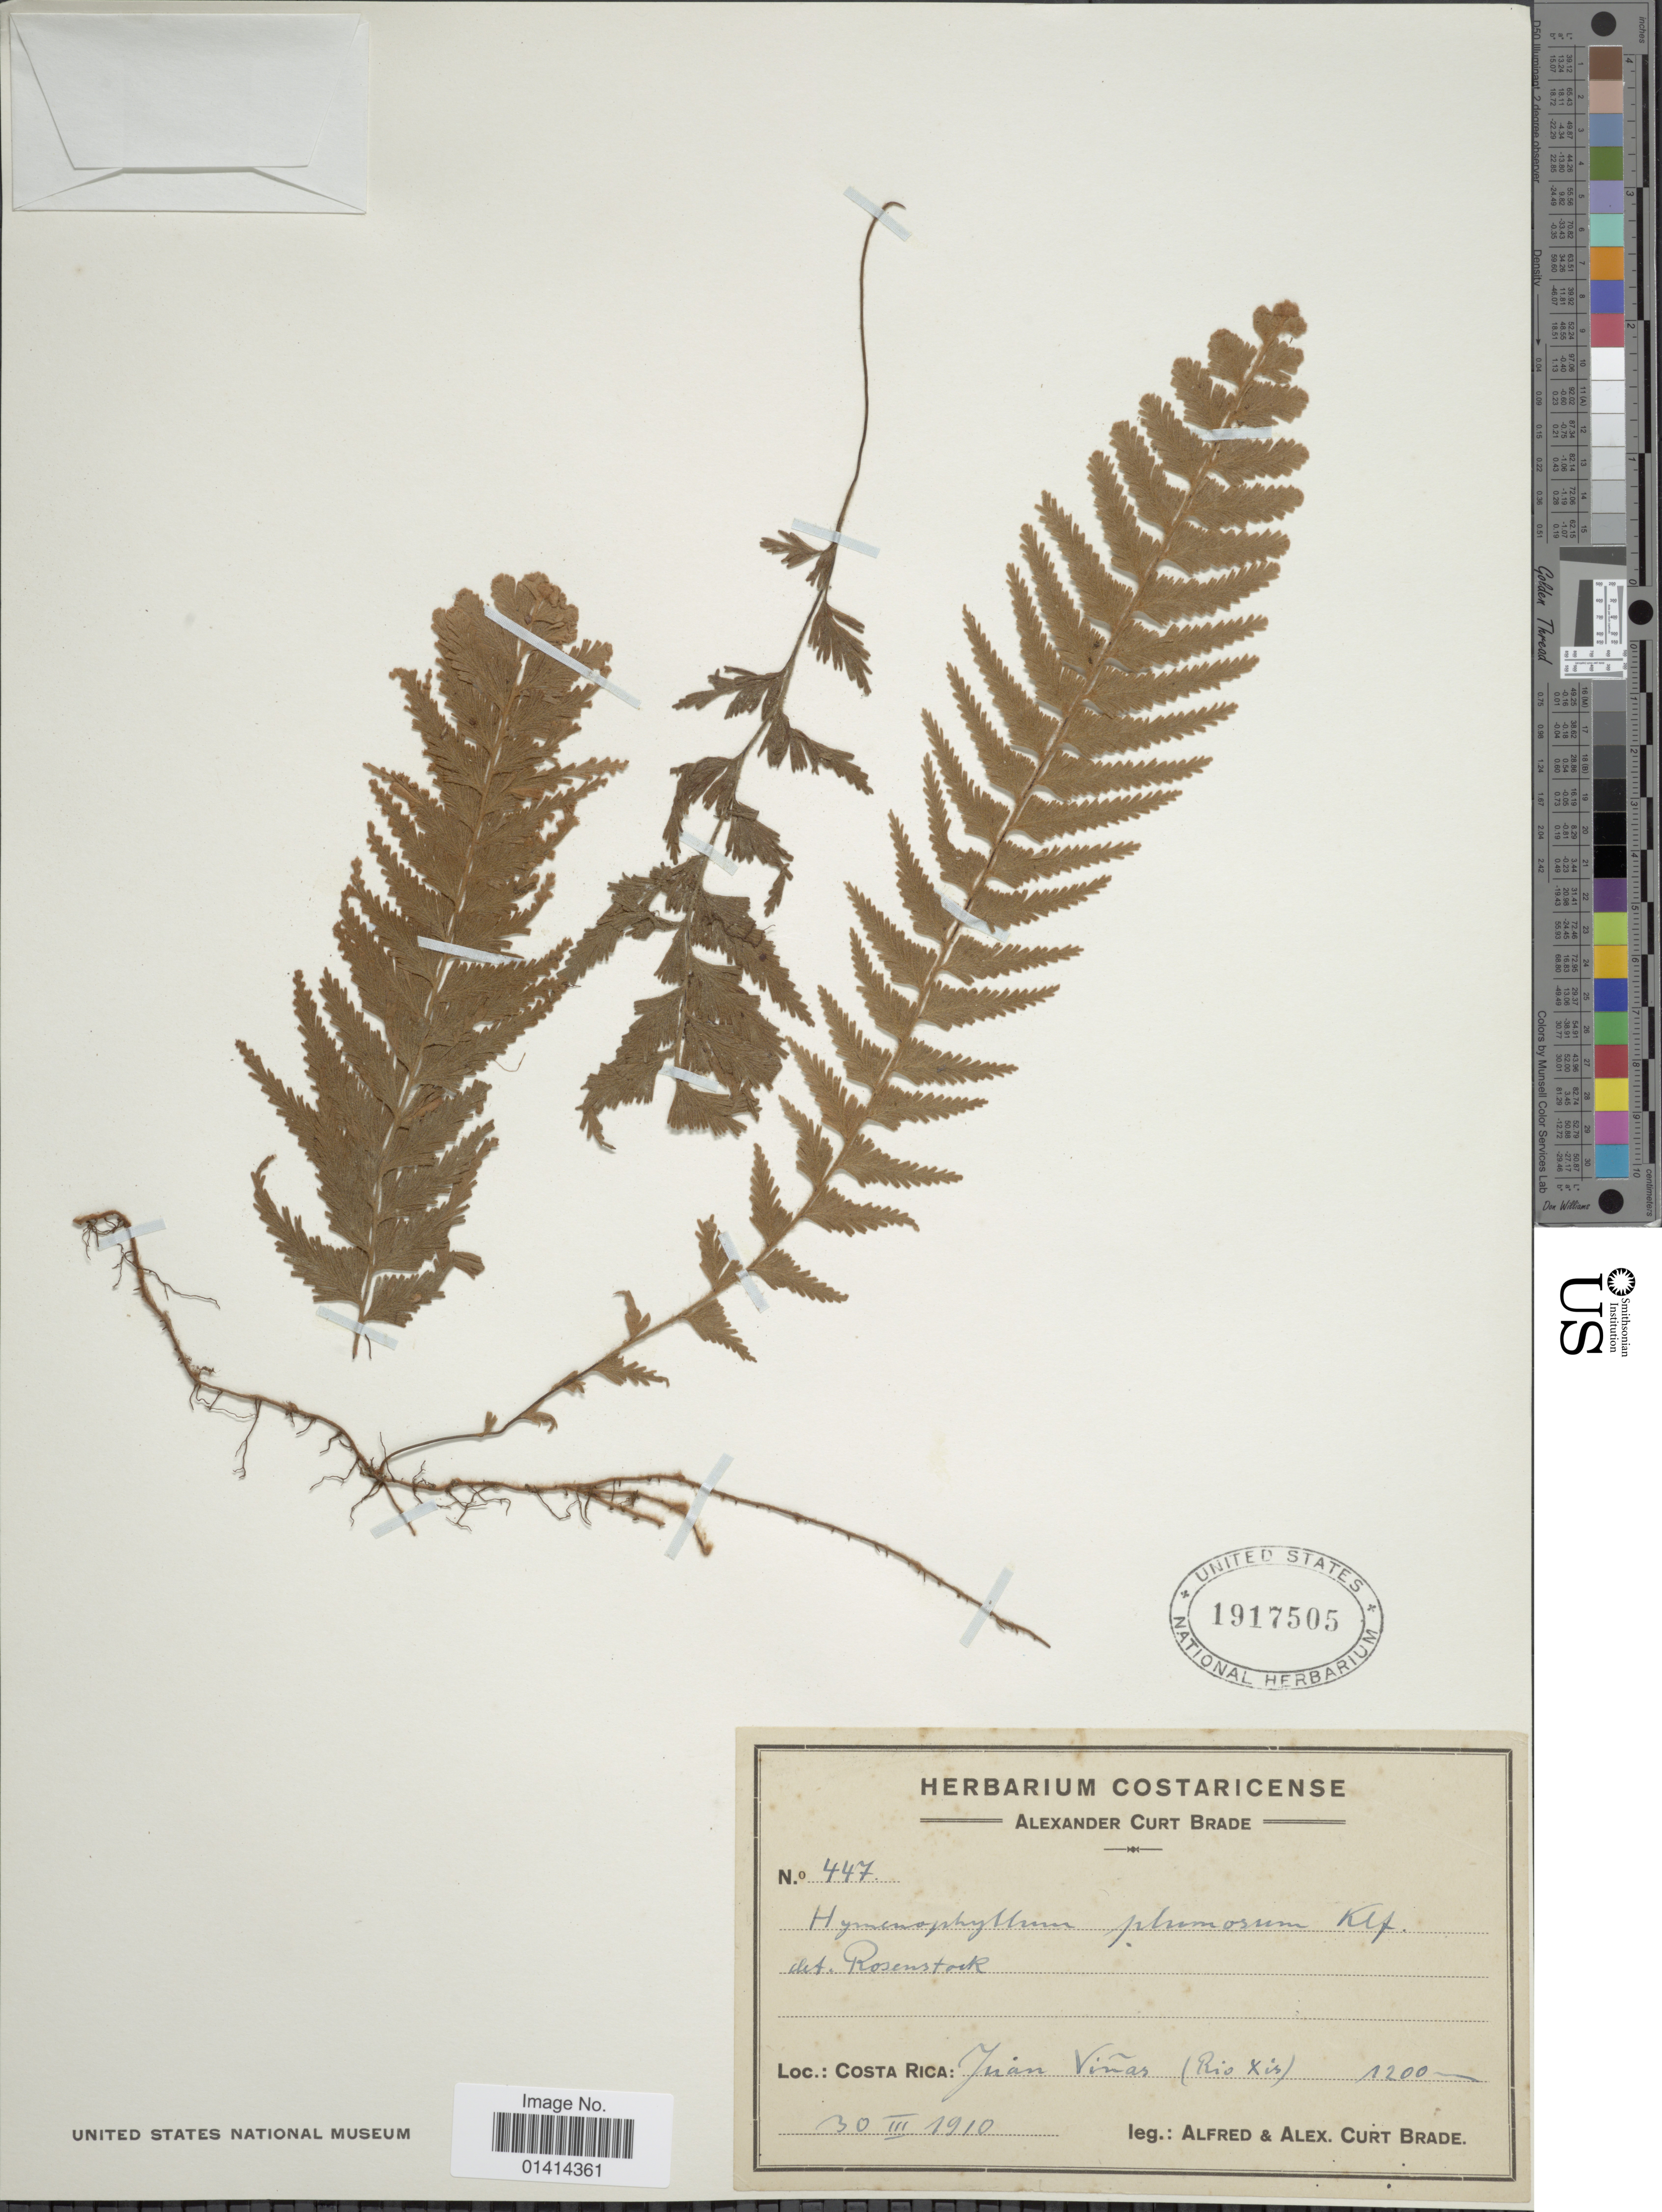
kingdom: Plantae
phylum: Tracheophyta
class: Polypodiopsida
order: Hymenophyllales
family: Hymenophyllaceae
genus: Hymenophyllum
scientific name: Hymenophyllum plumosum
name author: Kaulf.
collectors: A. Brade & A. C. Brade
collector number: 447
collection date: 1910-03-30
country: Costa Rica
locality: Juan Viñas (Rio Xir.)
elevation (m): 1200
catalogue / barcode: US 1917505